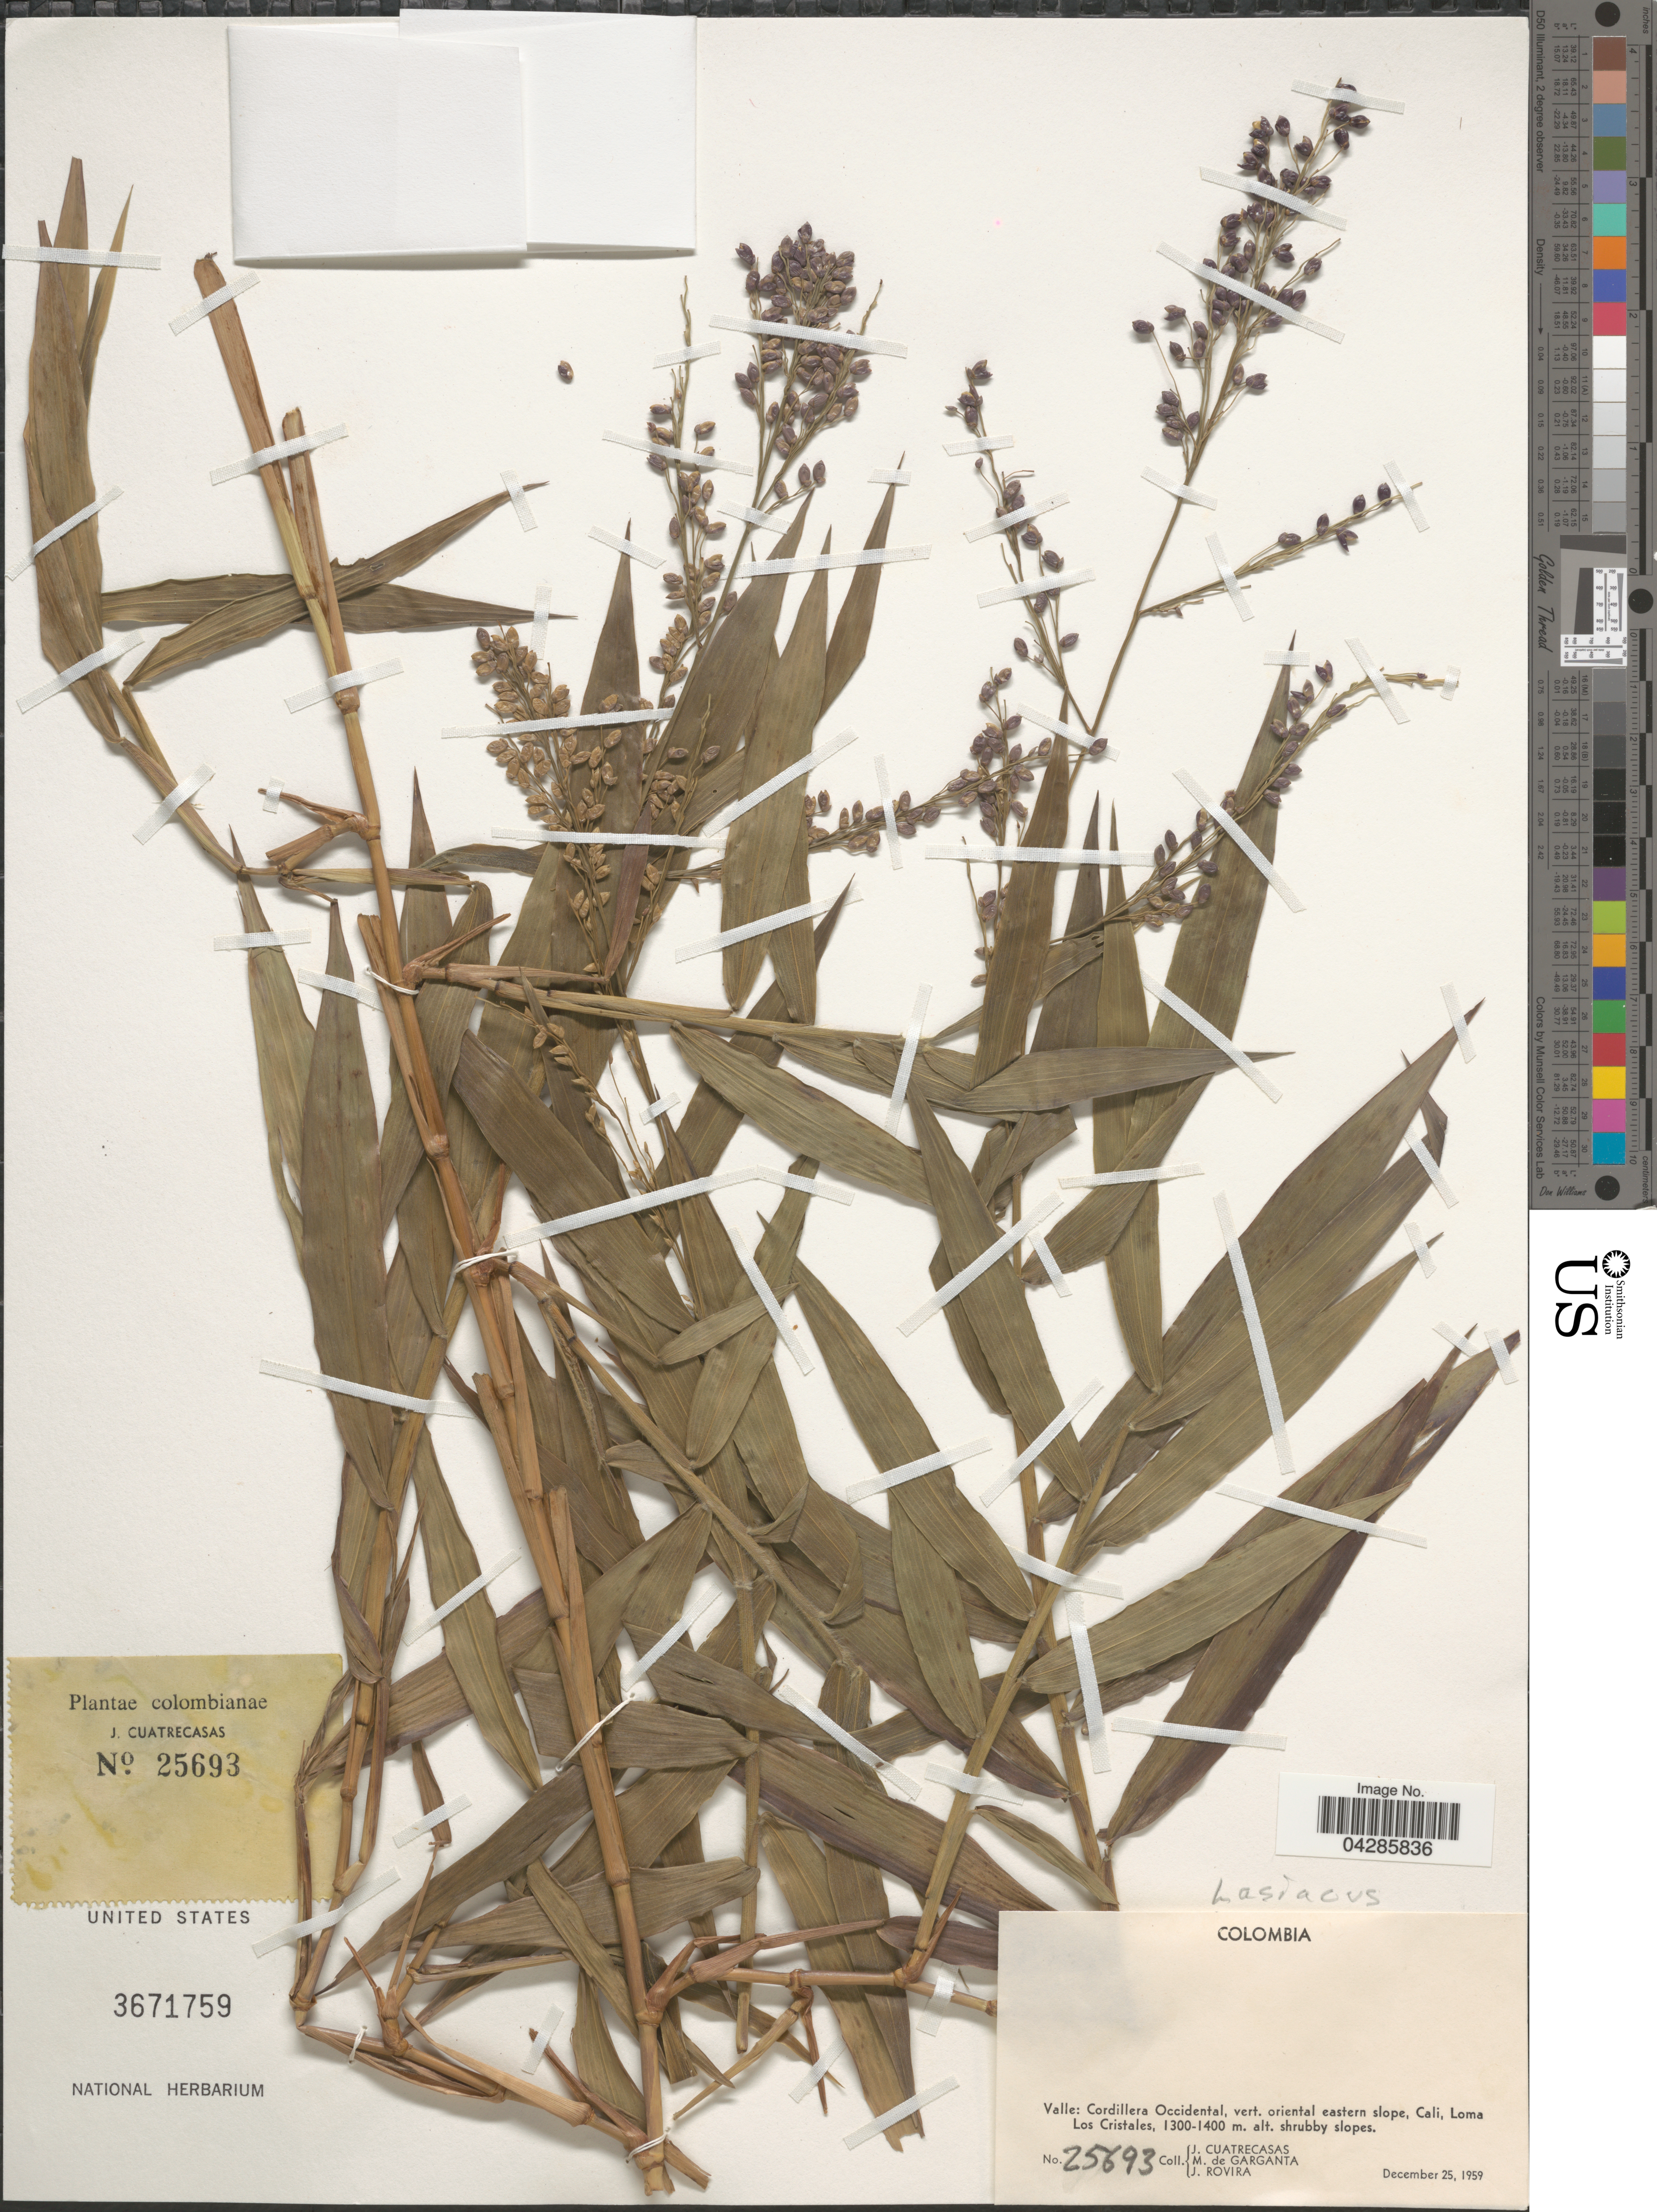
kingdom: Plantae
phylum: Tracheophyta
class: Liliopsida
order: Poales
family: Poaceae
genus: Lasiacis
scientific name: Lasiacis sp.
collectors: J. Cuatrecasas, M. Garganta & J. Rovira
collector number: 25693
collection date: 1959-12-25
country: Colombia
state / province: Valle del Cauca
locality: Valle: Cordillera Occidental, vert. oriental eastern slope, Cali, Loma Los Cristales.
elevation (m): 1300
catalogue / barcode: US 3671759